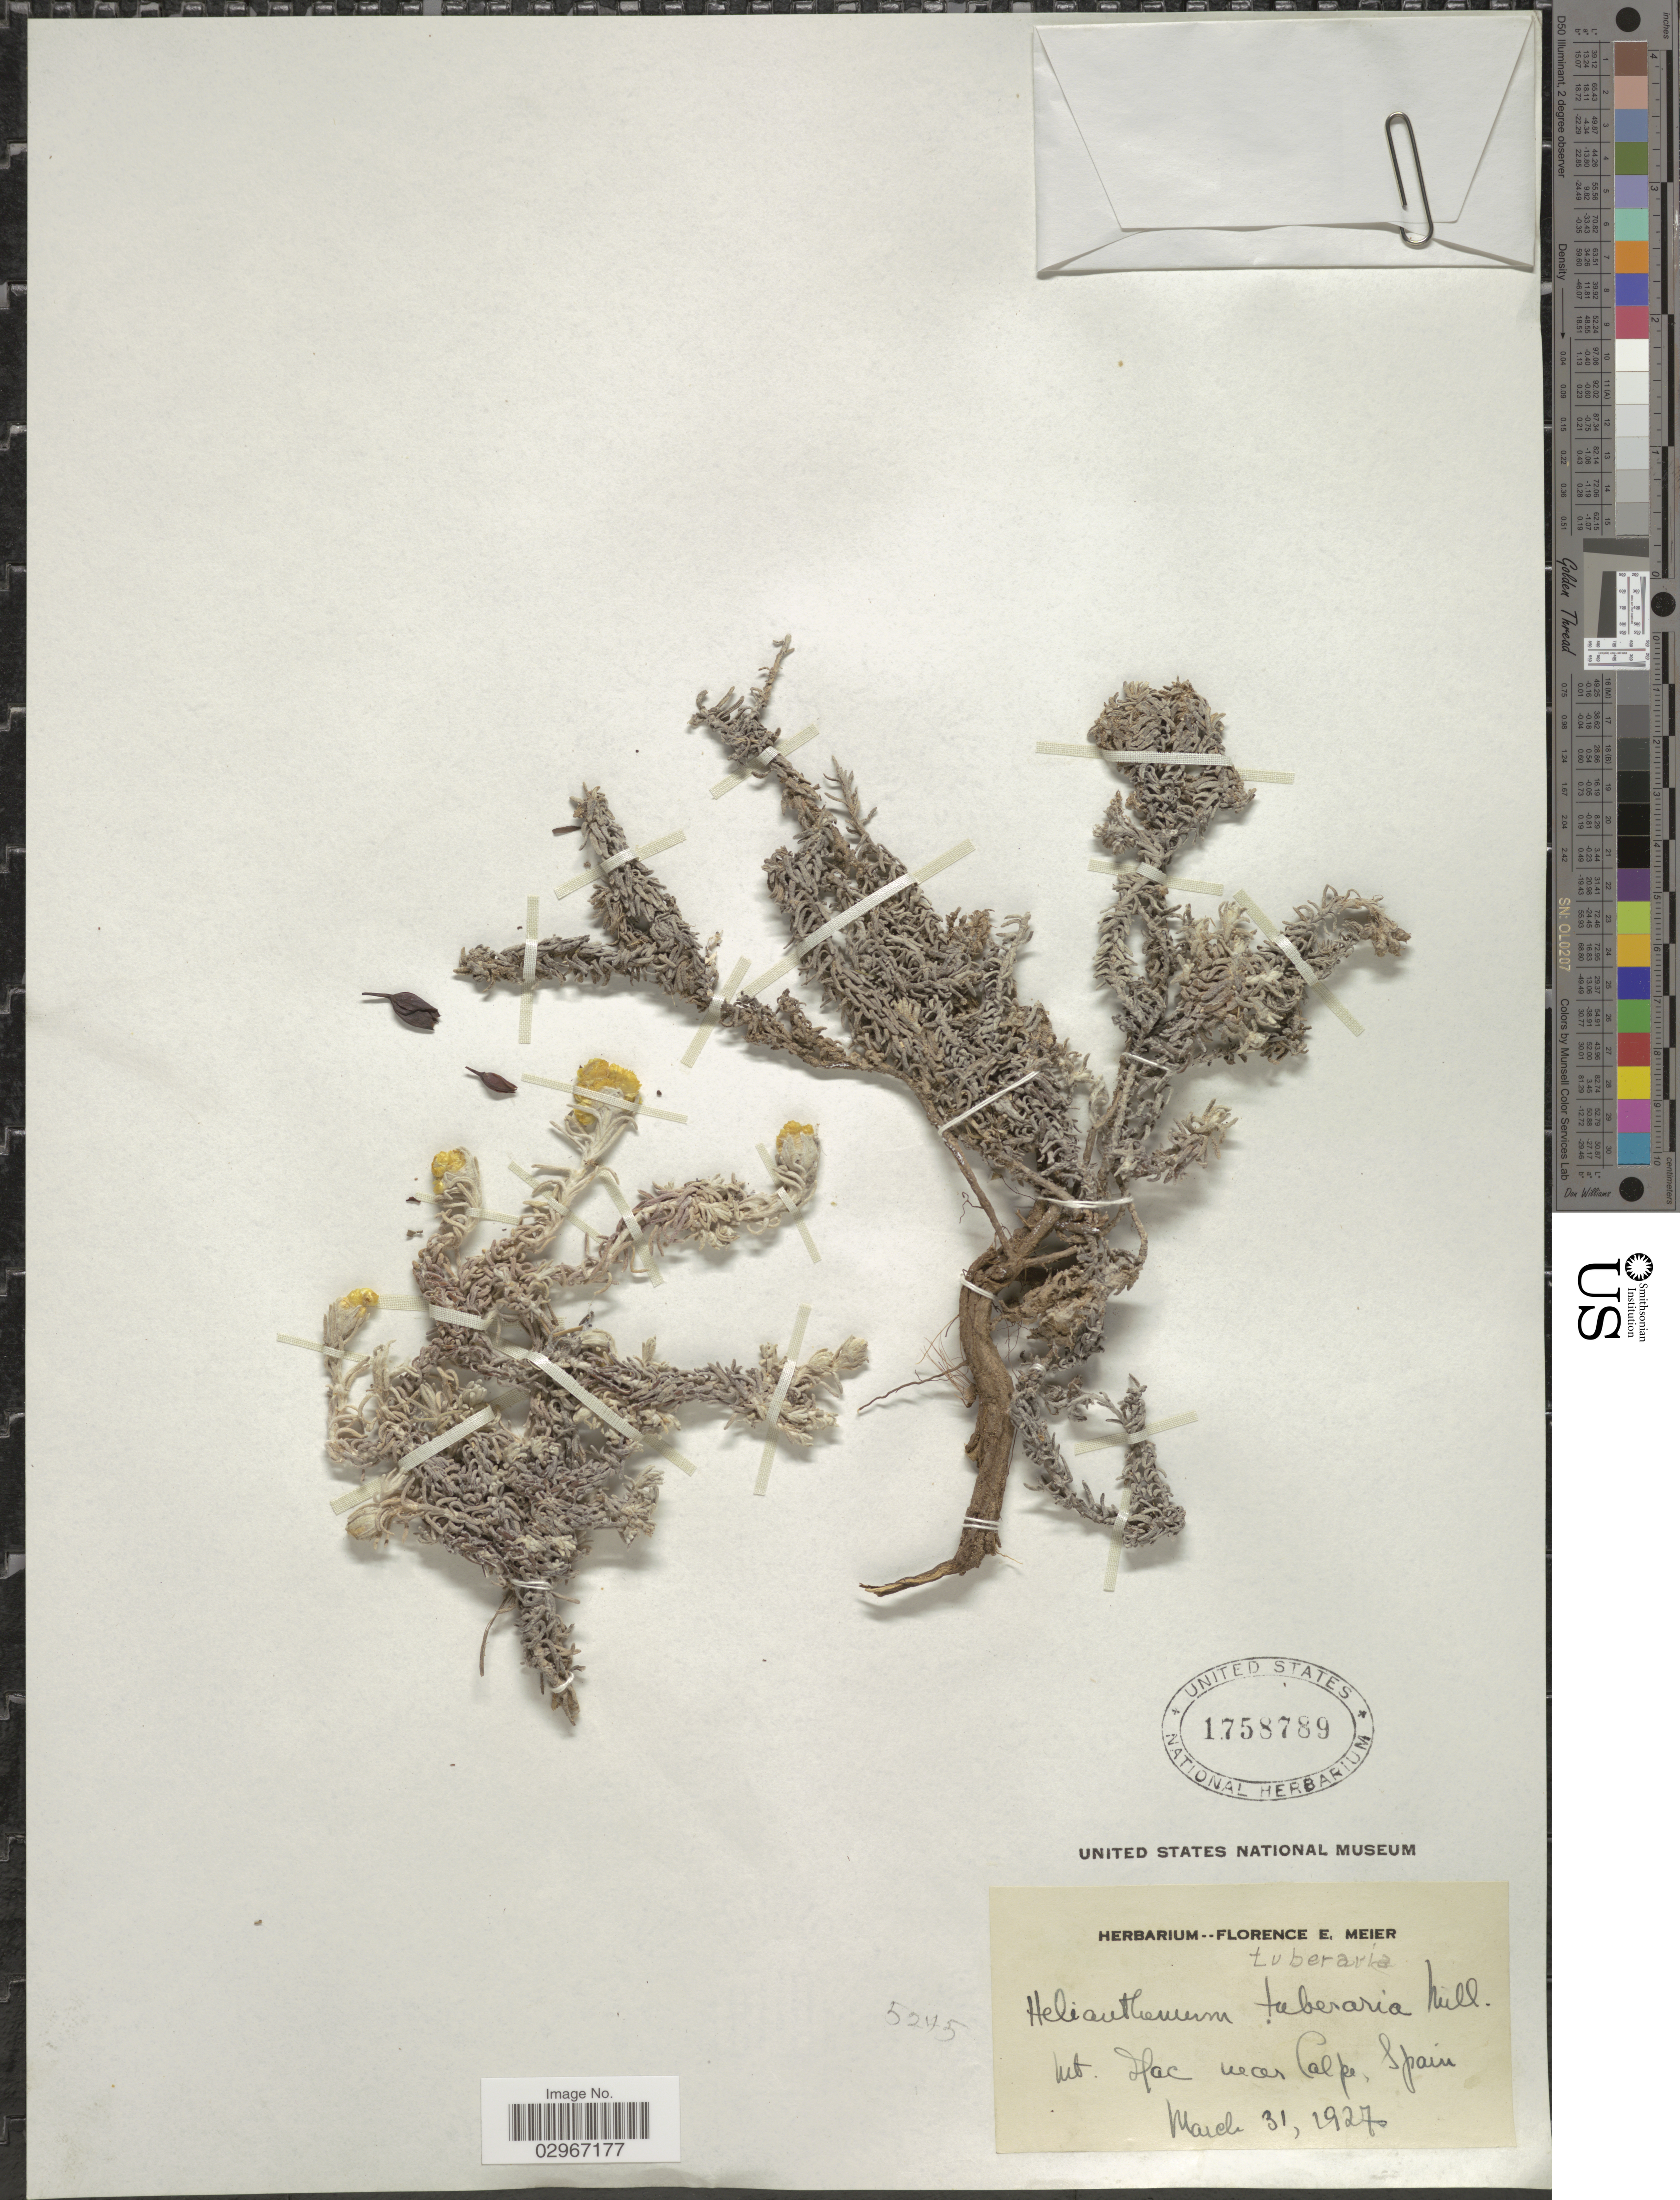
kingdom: Plantae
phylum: Tracheophyta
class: Magnoliopsida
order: Malvales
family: Cistaceae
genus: Helianthemum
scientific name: Helianthemum tuberaria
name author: (L.) Mill.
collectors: ex herb. Florence E. Meier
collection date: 1927-03-31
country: Spain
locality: Mt. Ifac near Calpe.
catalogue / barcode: US 1758789